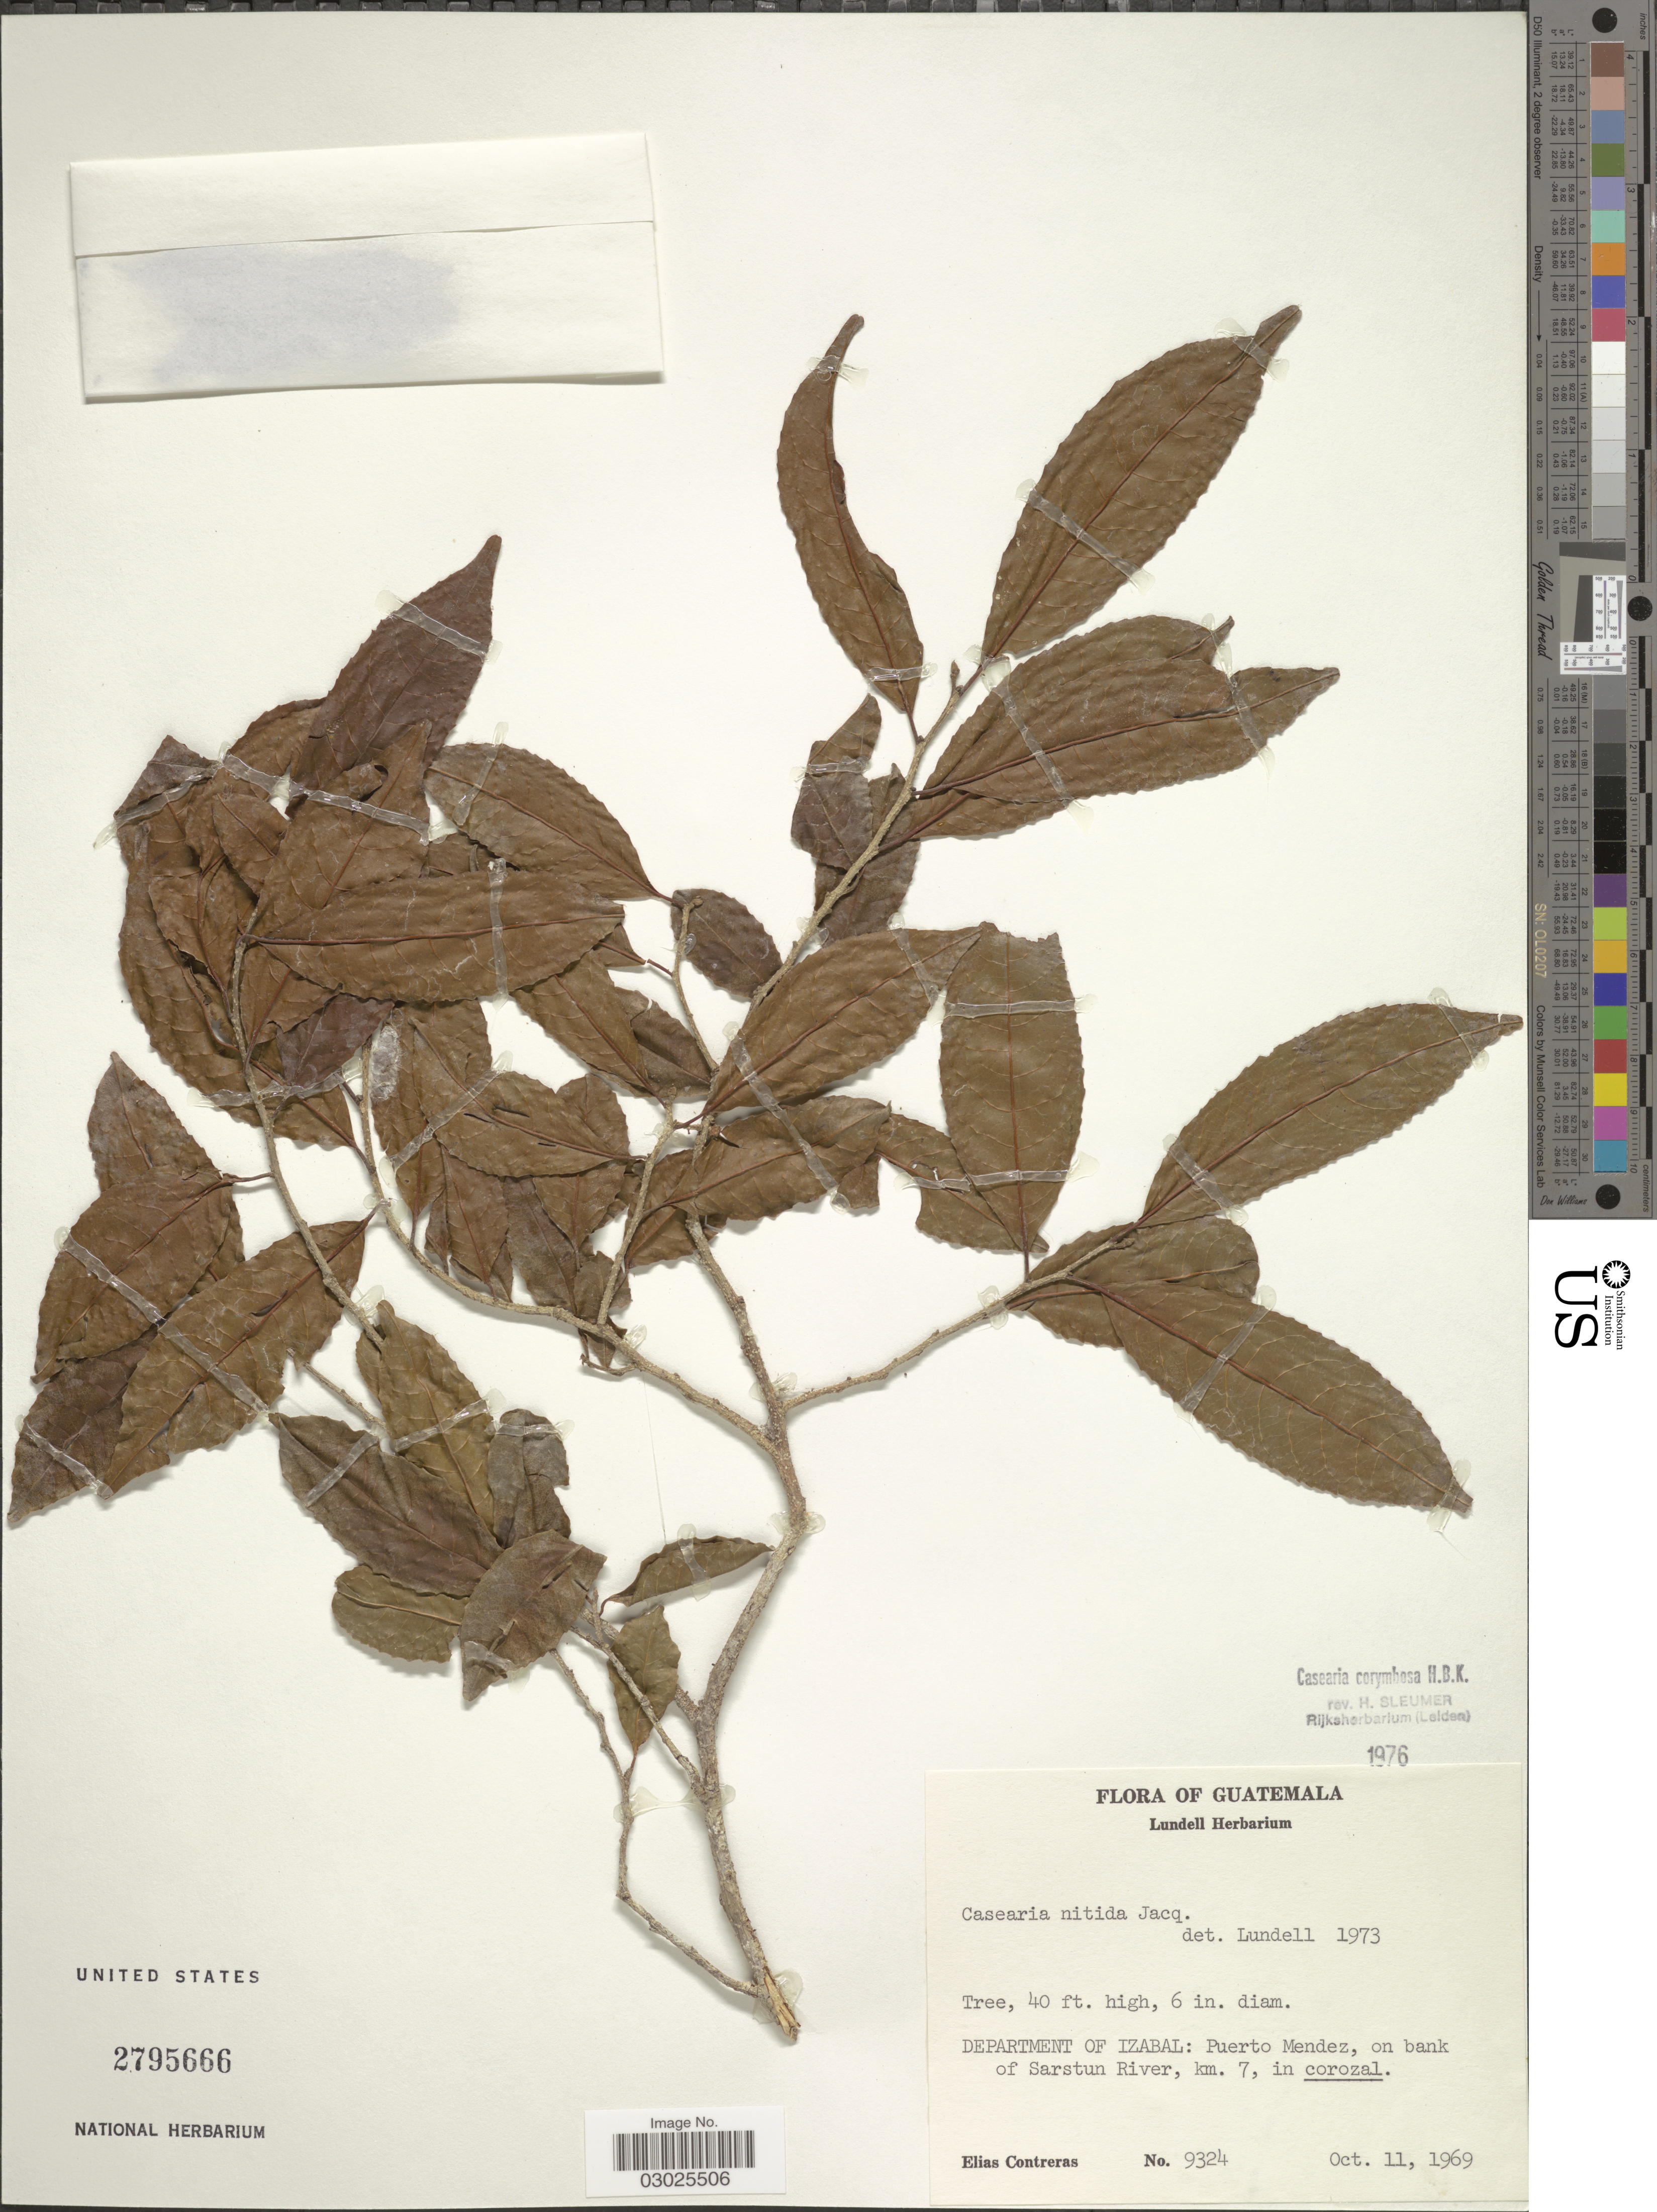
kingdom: Plantae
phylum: Tracheophyta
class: Magnoliopsida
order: Malpighiales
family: Salicaceae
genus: Casearia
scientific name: Casearia corymbosa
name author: Kunth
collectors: E. Contreras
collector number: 9324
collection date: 1969-10-11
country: Guatemala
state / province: Izabal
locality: Department of Izabal: Puerto Mendez, on bank of Sarstun River, km 7, in corozal.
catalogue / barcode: US 2795666